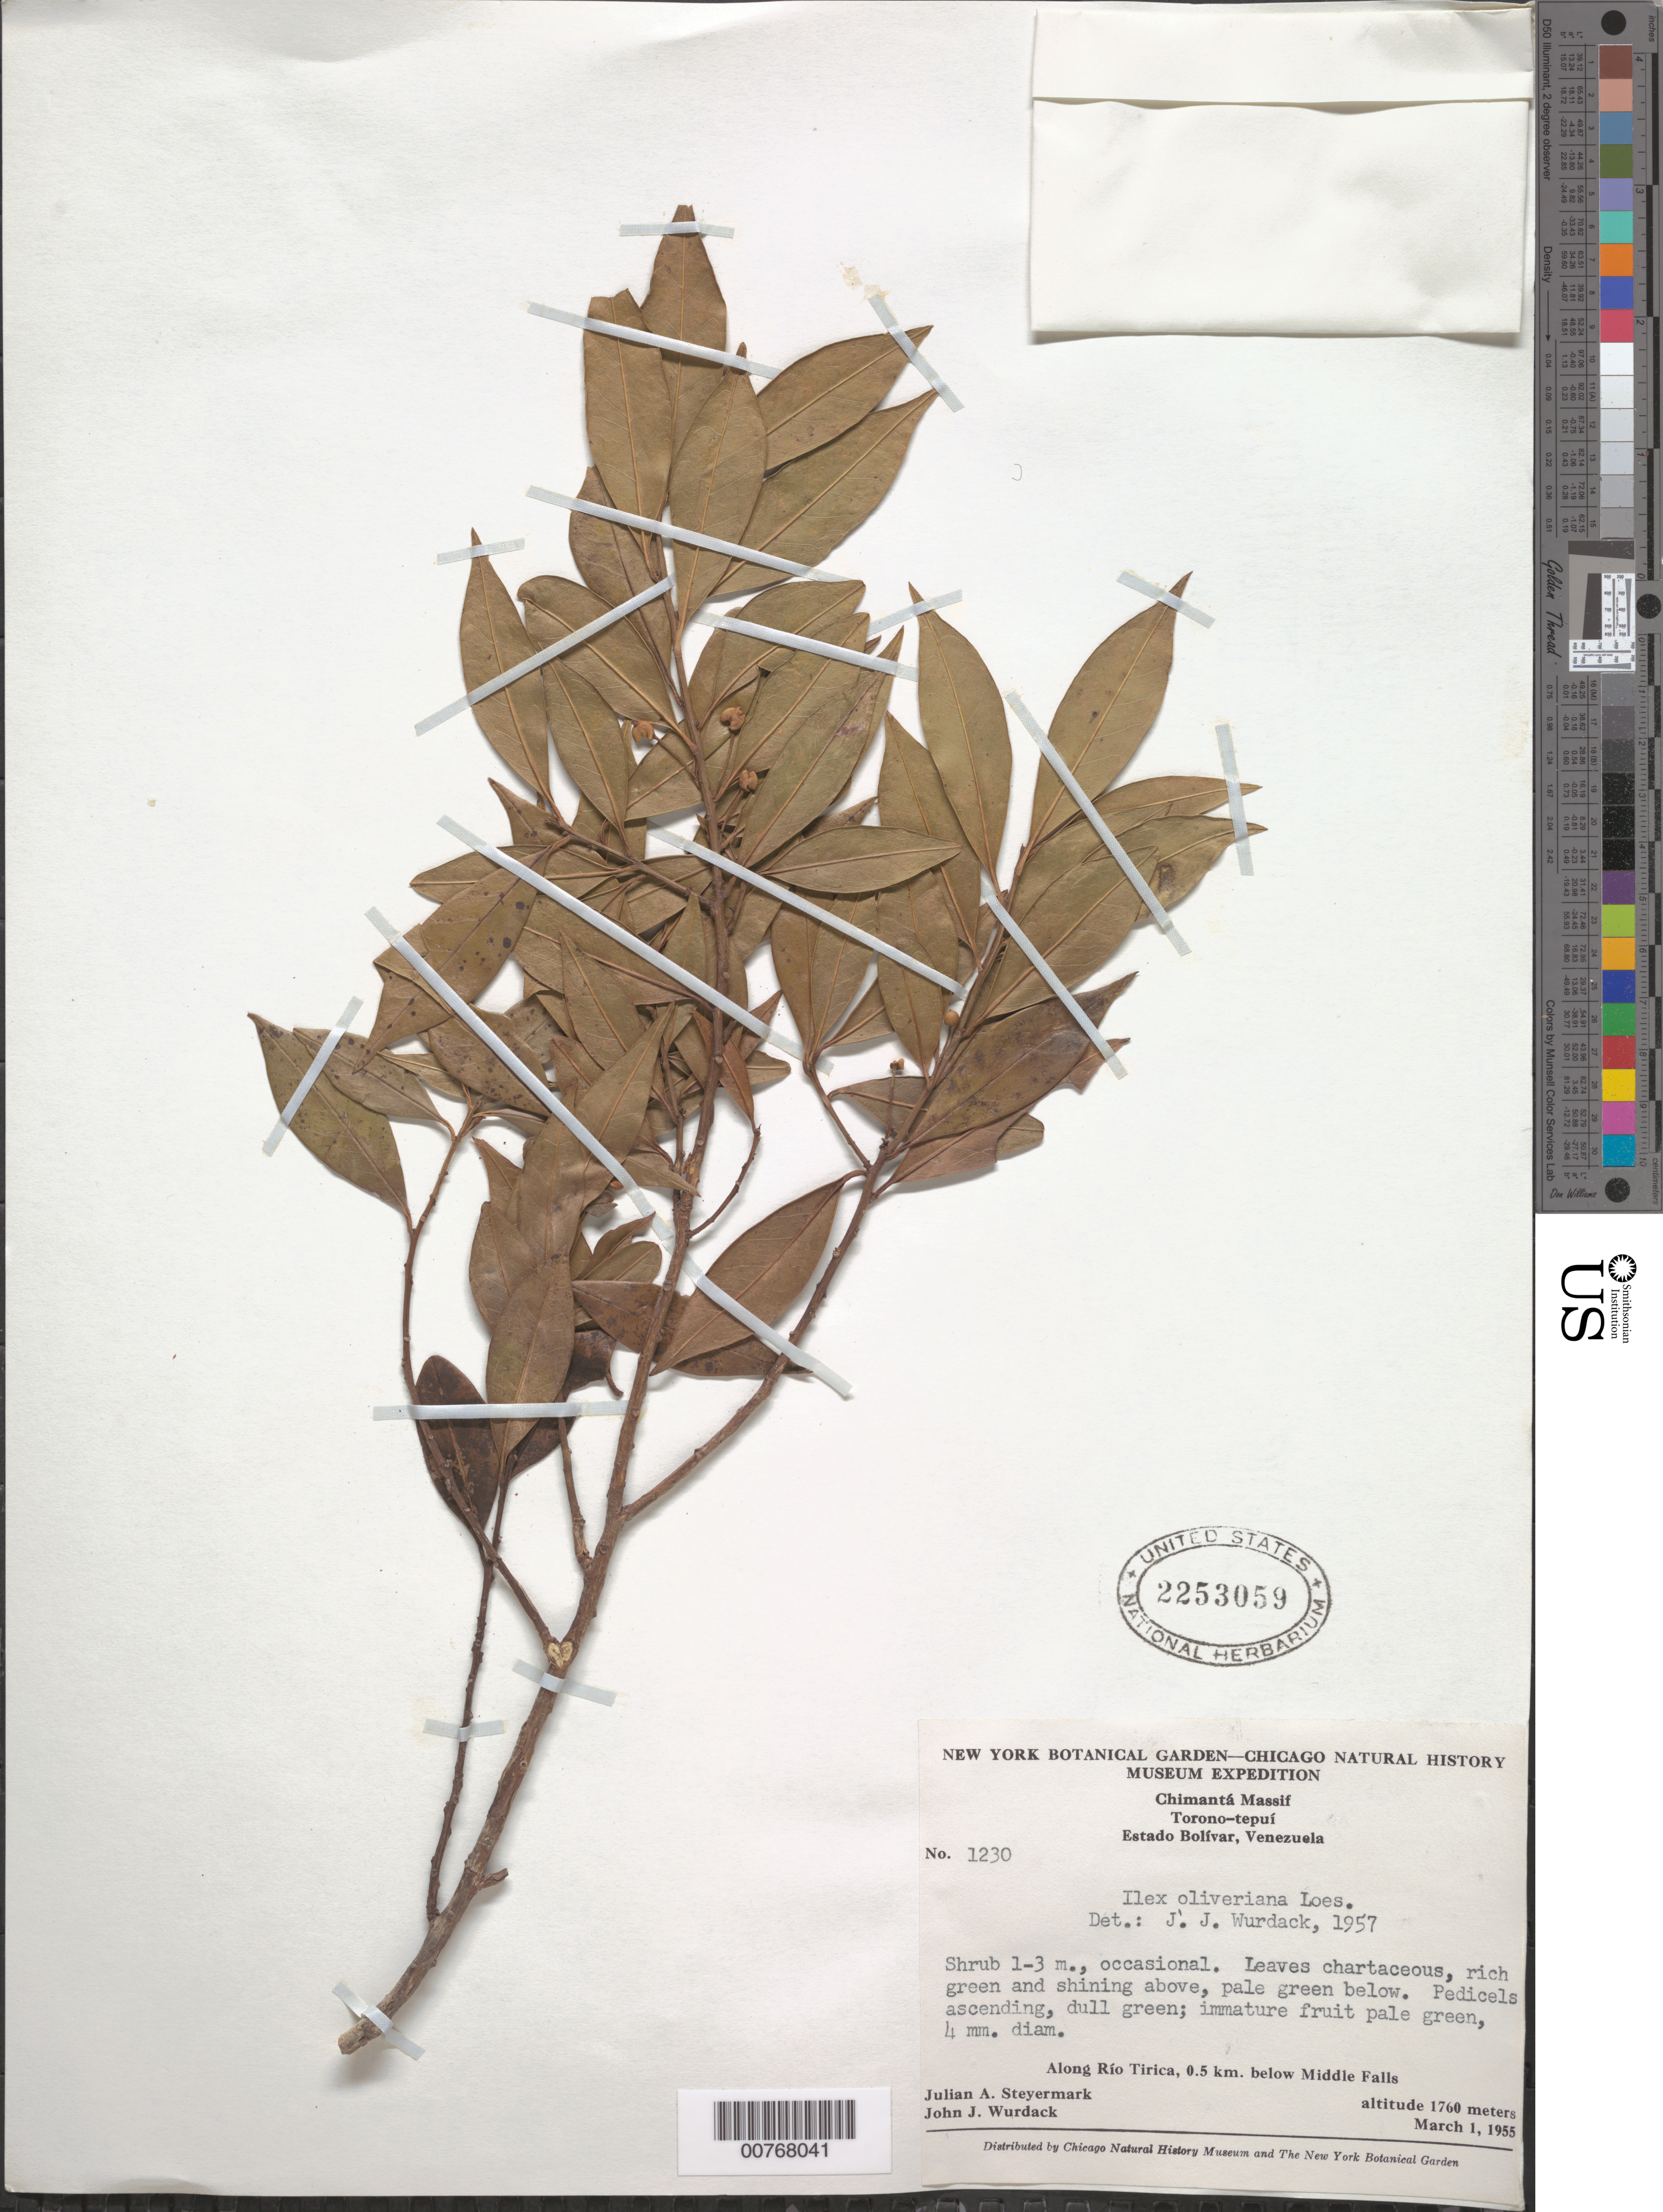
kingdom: Plantae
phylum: Tracheophyta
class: Magnoliopsida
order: Aquifoliales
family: Aquifoliaceae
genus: Ilex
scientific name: Ilex olivieriana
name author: Loes.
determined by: Wurdack, John J., (US), US (UNITED STATES)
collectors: J. Steyermark & J. J. Wurdack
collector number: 55 1230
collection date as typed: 1-Mar-55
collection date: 1955-03-01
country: Venezuela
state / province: Bolívar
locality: Chimantá Massif, Torono-tepuí; along Río Tirica, 0.5 km below Middle Falls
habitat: Along river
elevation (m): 1760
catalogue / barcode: US 2253059